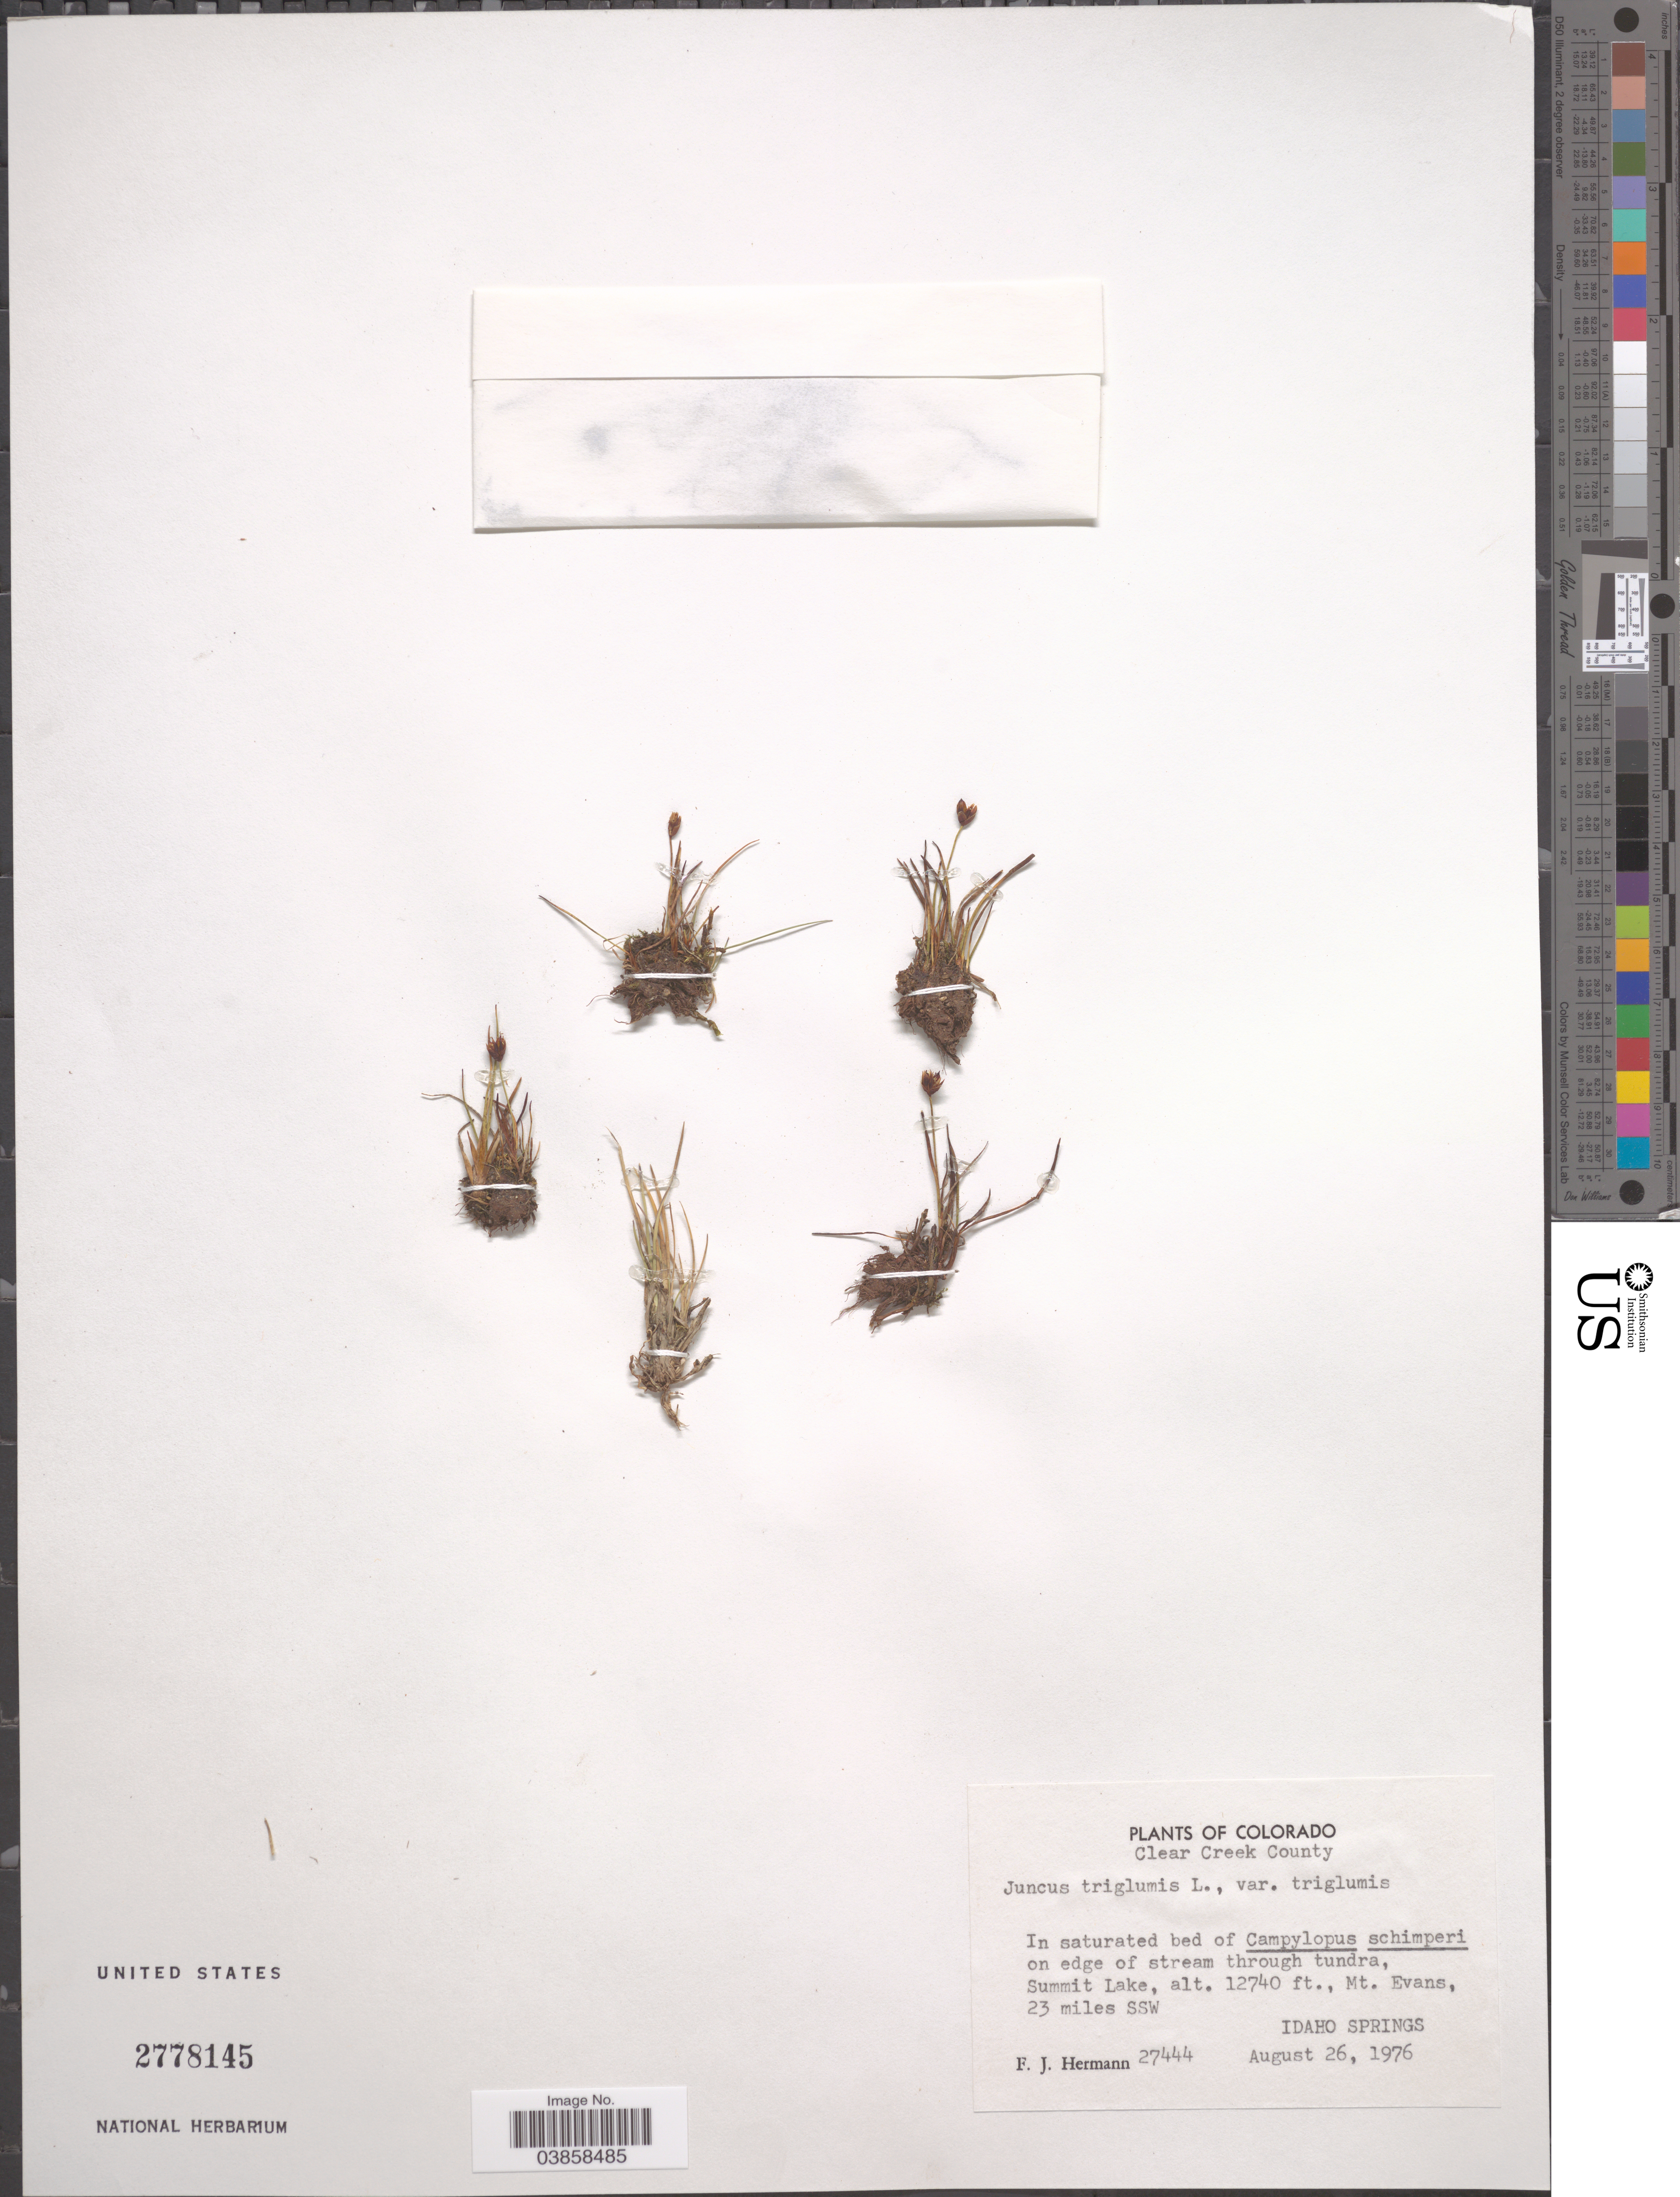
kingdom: Plantae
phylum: Tracheophyta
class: Liliopsida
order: Poales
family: Juncaceae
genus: Juncus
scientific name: Juncus triglumis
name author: L.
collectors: F. J. Hermann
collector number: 27444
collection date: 1976-08-26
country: United States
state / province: Colorado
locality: Clear Creek County. Summit Lake, Mt. Evans, 23 miles SSW Idaho Springs.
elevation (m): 3883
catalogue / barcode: US 2778145